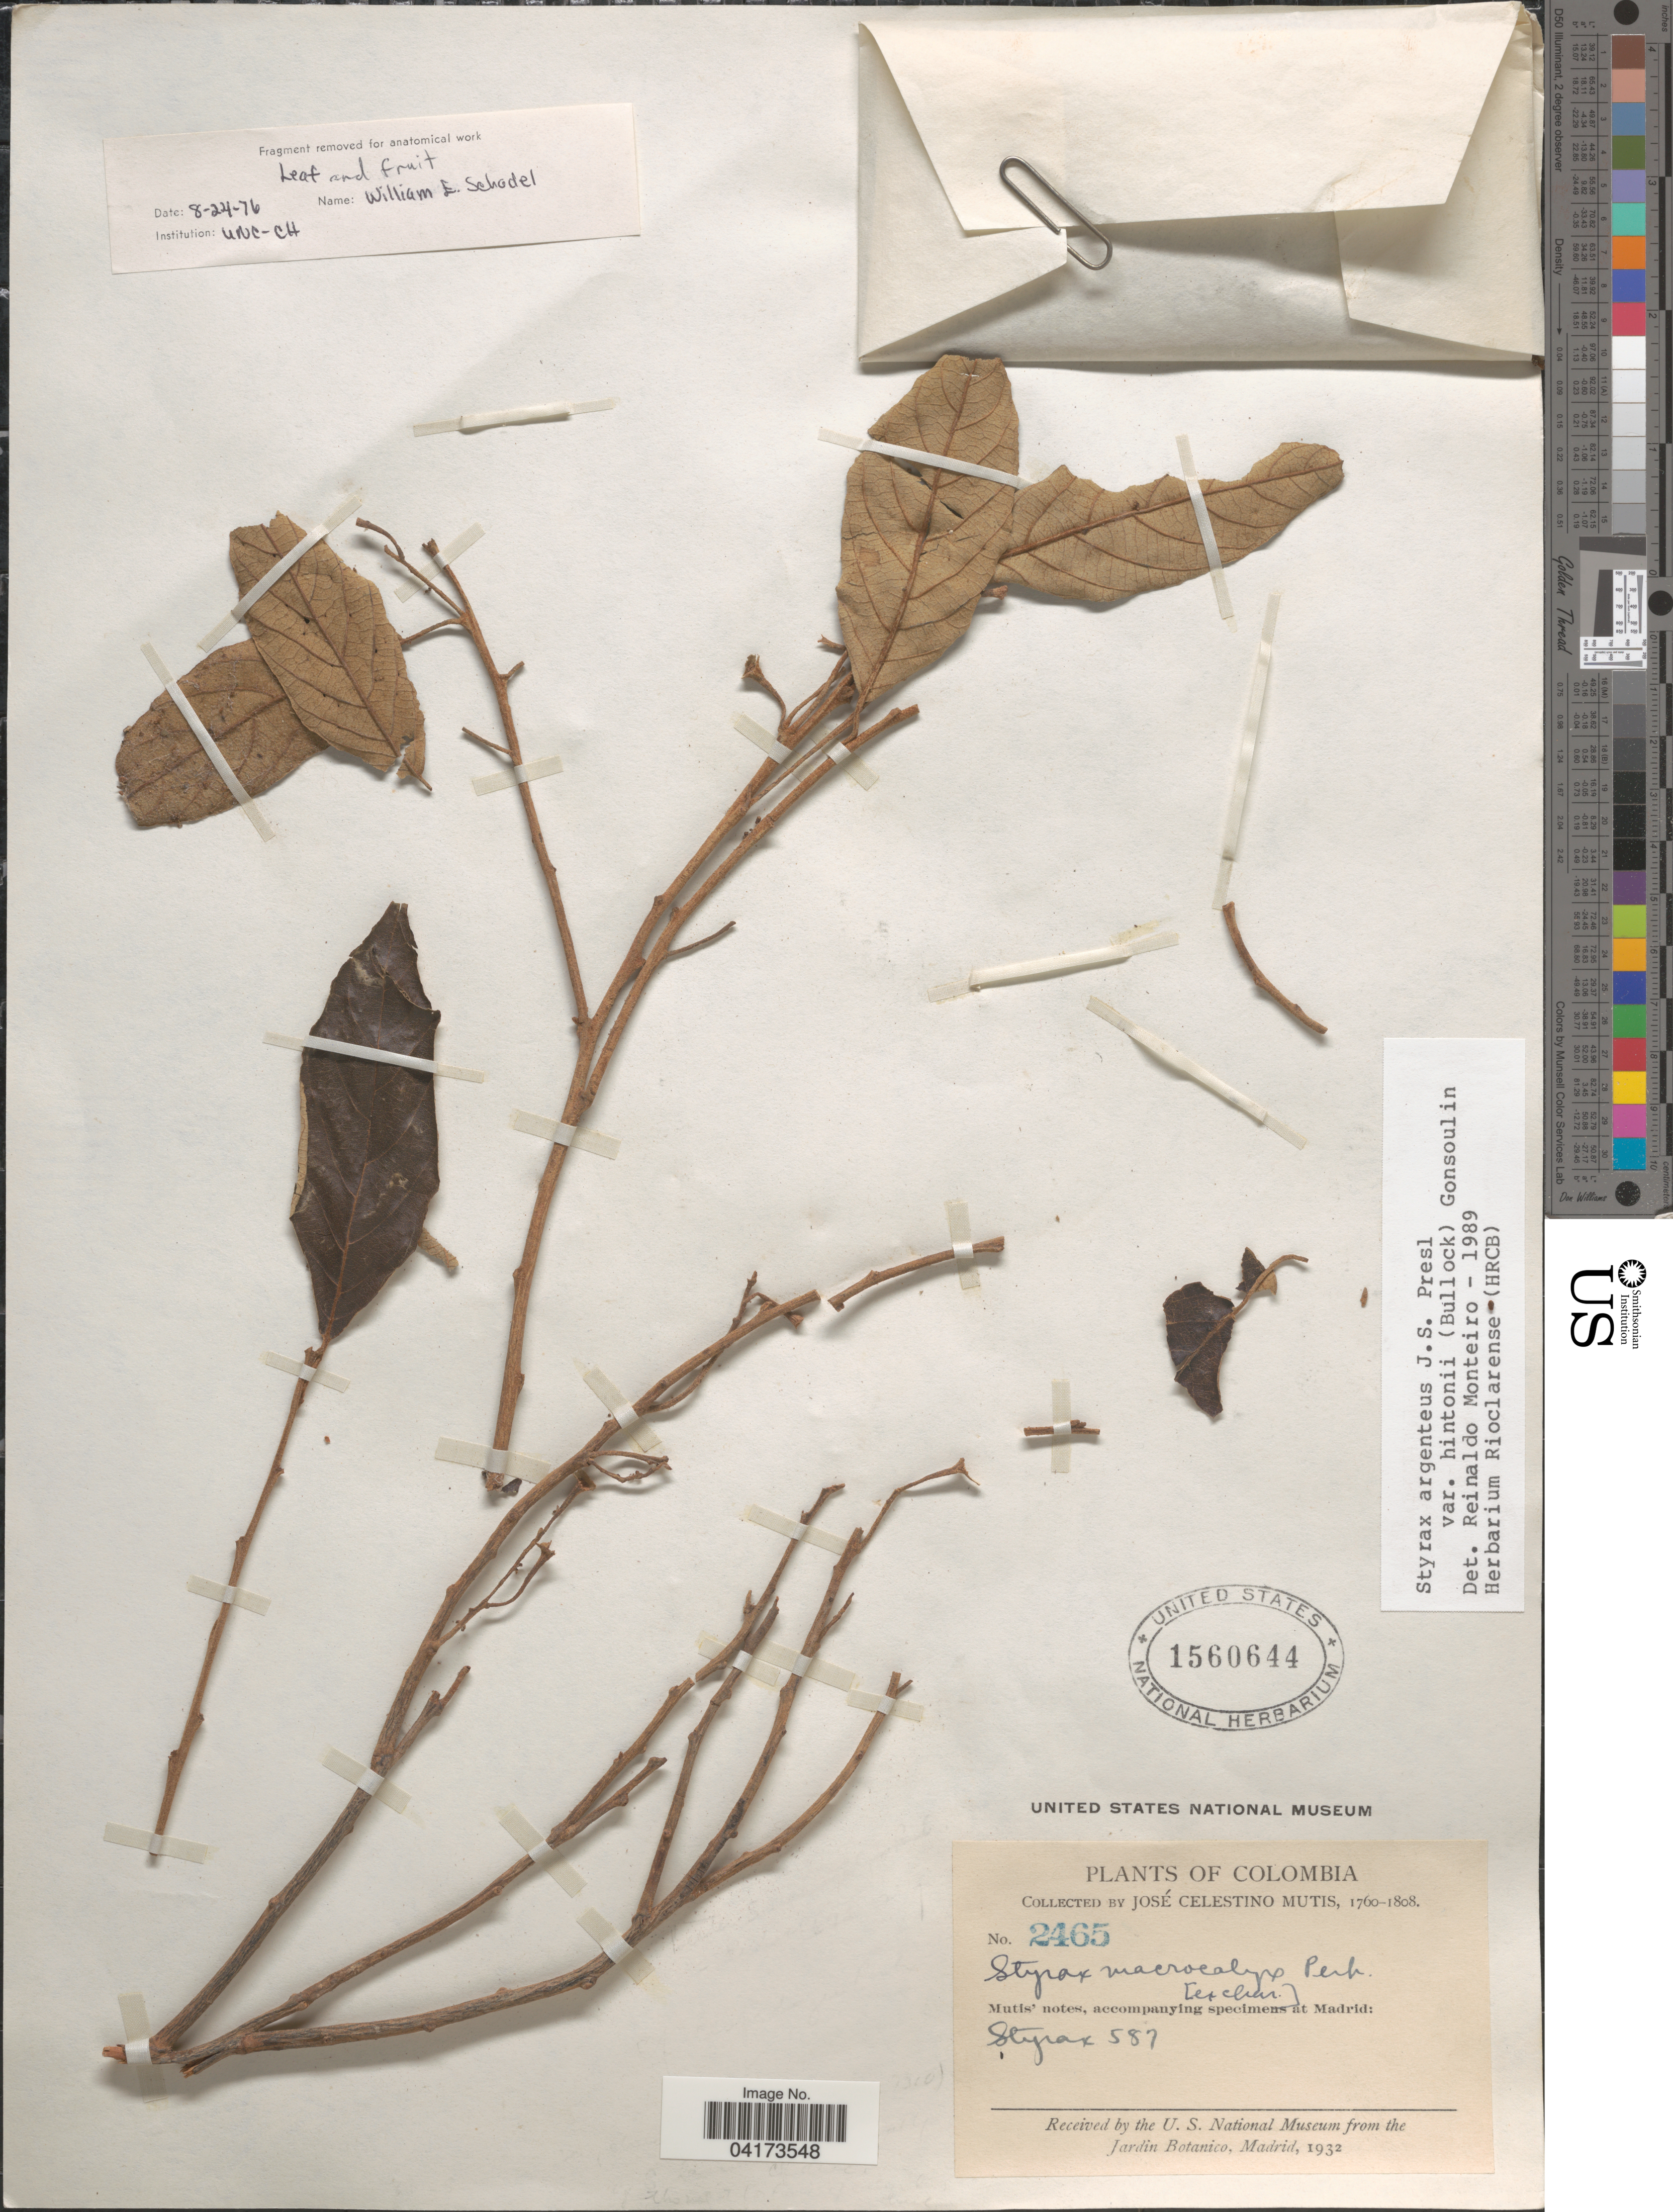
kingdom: Plantae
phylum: Tracheophyta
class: Magnoliopsida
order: Ericales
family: Styracaceae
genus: Styrax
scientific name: Styrax argenteus var. hintonii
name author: (Bullock) Gonsoulin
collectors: J. C. B. Mutis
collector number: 2465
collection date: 1760/1808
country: Colombia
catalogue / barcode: US 1560644